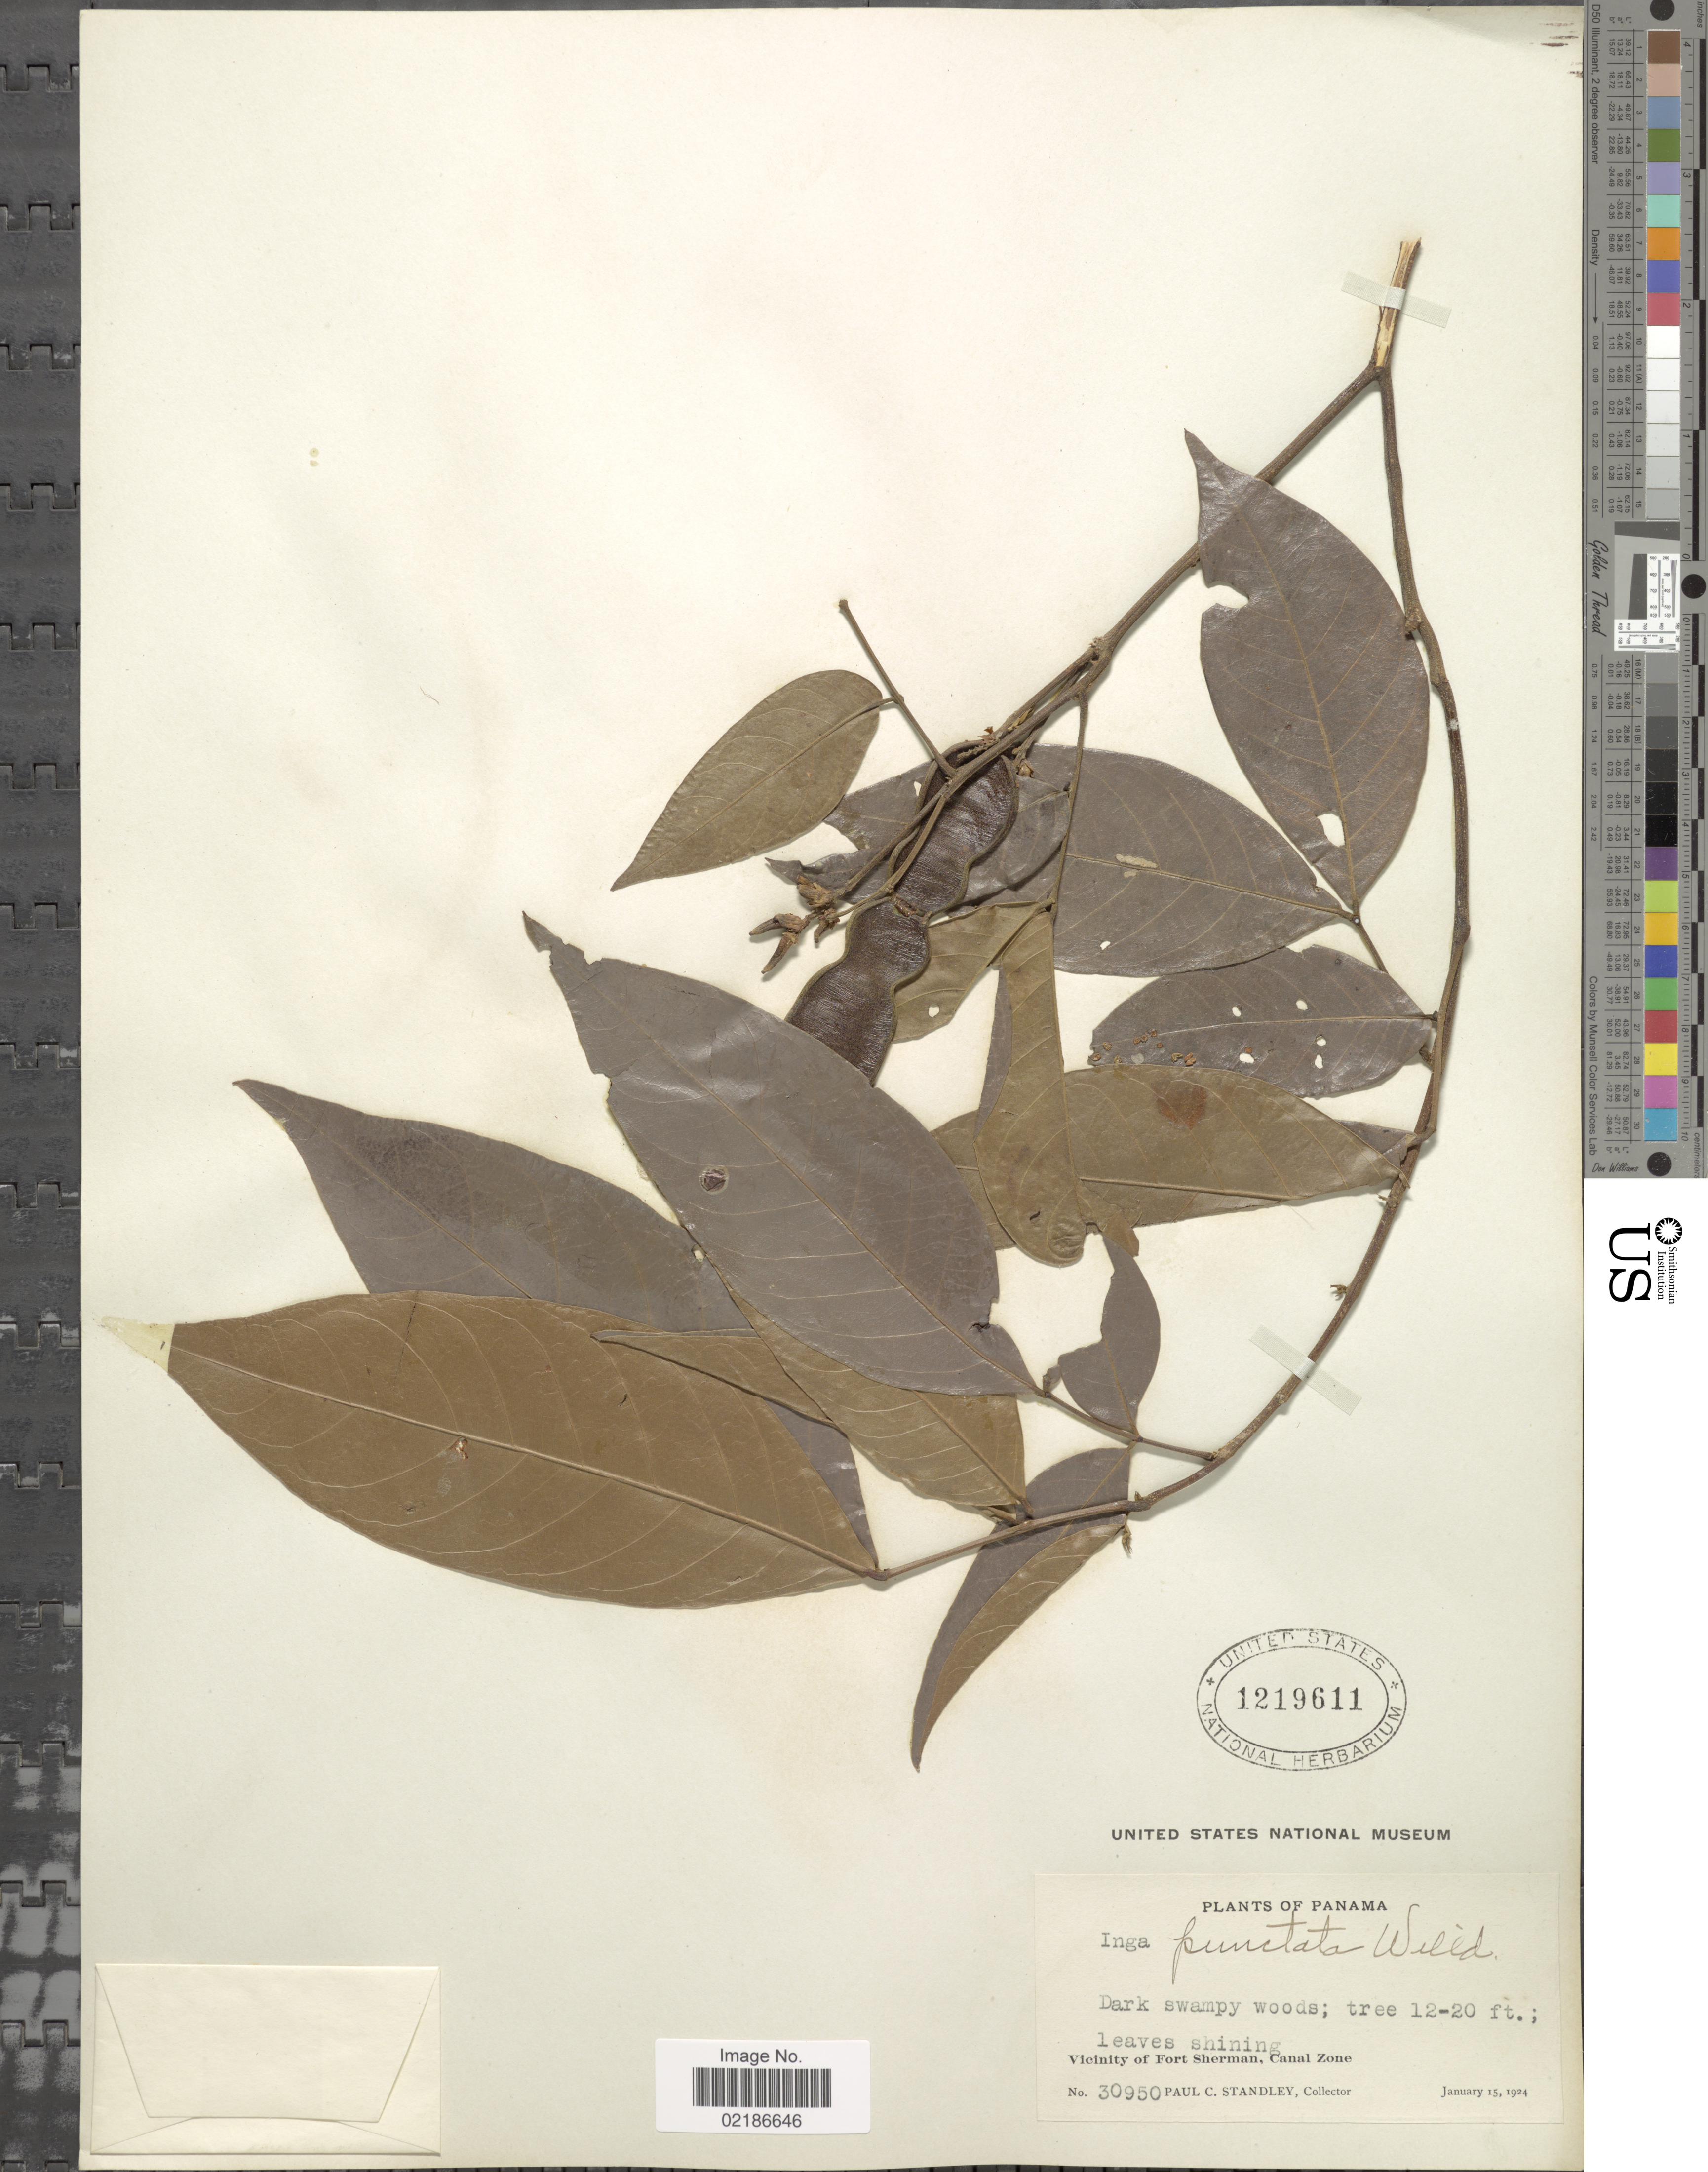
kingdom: Plantae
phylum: Tracheophyta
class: Magnoliopsida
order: Fabales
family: Fabaceae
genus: Inga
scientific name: Inga punctata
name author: Willd.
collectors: P. C. Standley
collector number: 30950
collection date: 1924-01-15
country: Panama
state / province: Colón / Panamá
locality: Vicinity of Fort Sherman, Canal Zone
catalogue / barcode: US 1219611